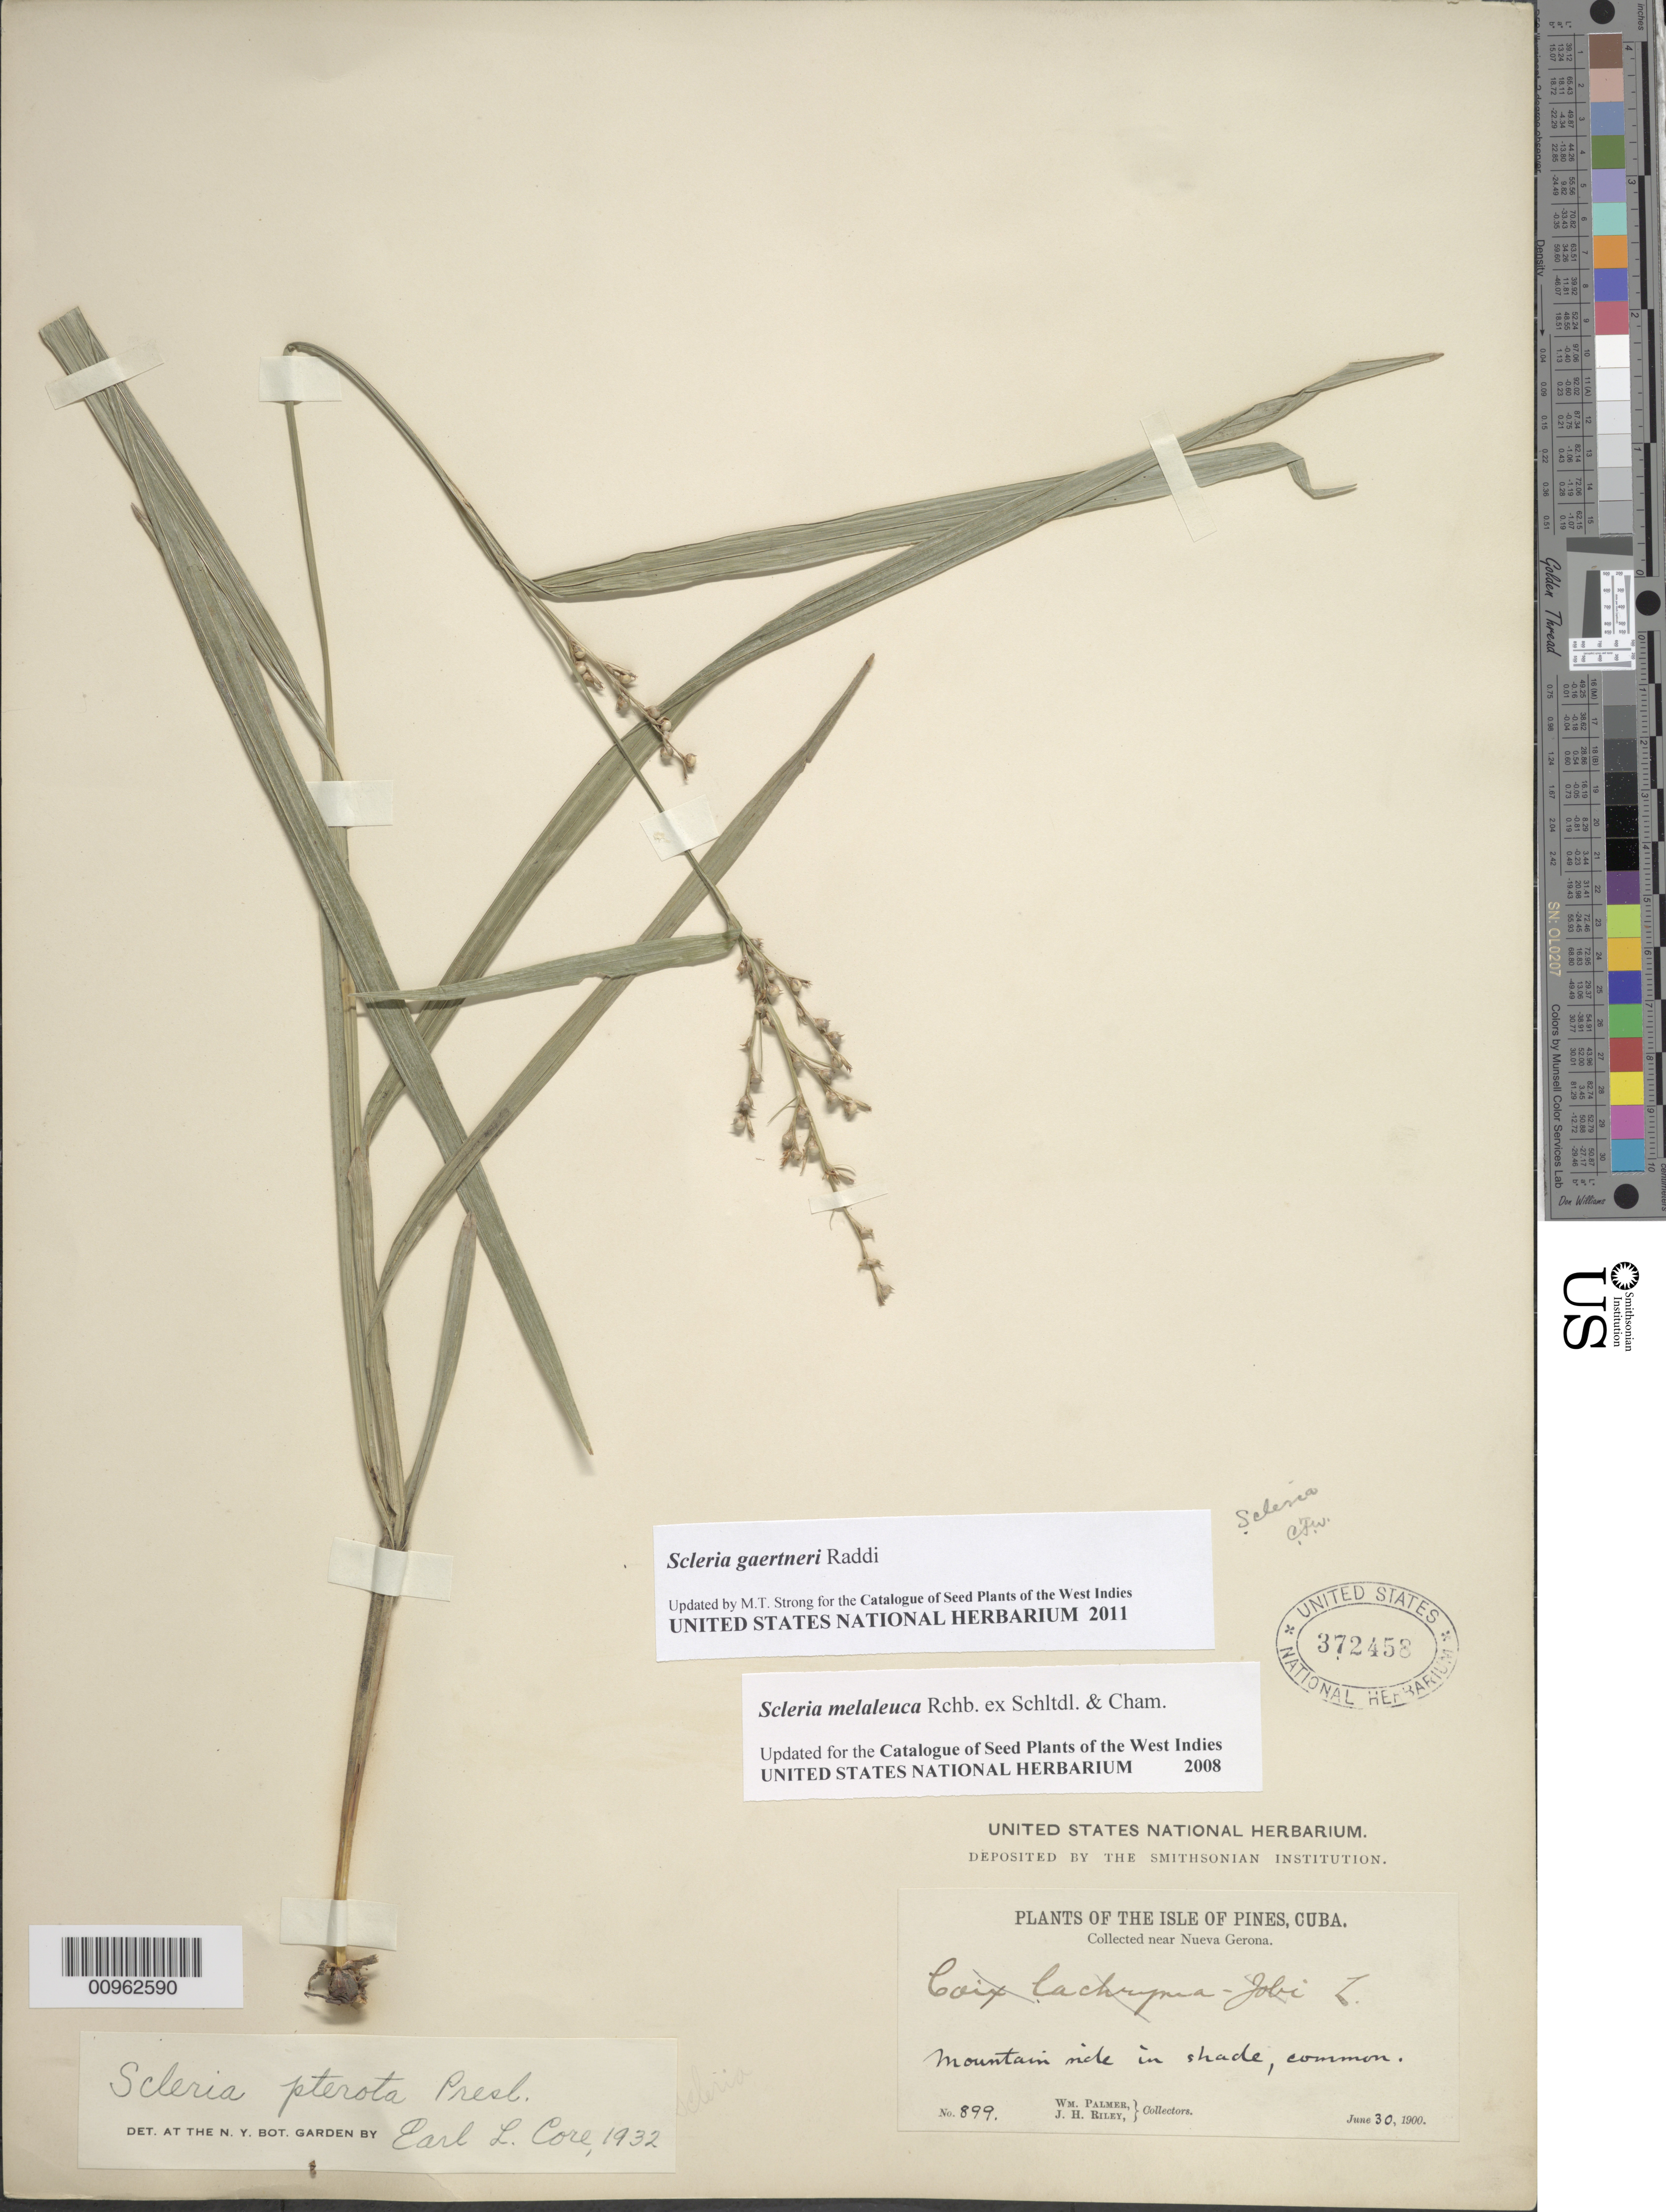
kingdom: Plantae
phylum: Tracheophyta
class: Liliopsida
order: Poales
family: Cyperaceae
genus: Scleria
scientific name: Scleria gaertneri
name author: Raddi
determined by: Strong, M. T., (US), Smithsonian Institution - National Museum of Natural History (UNITED STATES)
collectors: W. Palmer & J. H. Riley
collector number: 899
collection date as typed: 30 Jun 1900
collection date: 1900-06-30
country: Cuba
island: Isla de la Juventud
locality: Isle of Pines, Near Nueva Gerona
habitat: Mountain side in shade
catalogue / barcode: US 372458